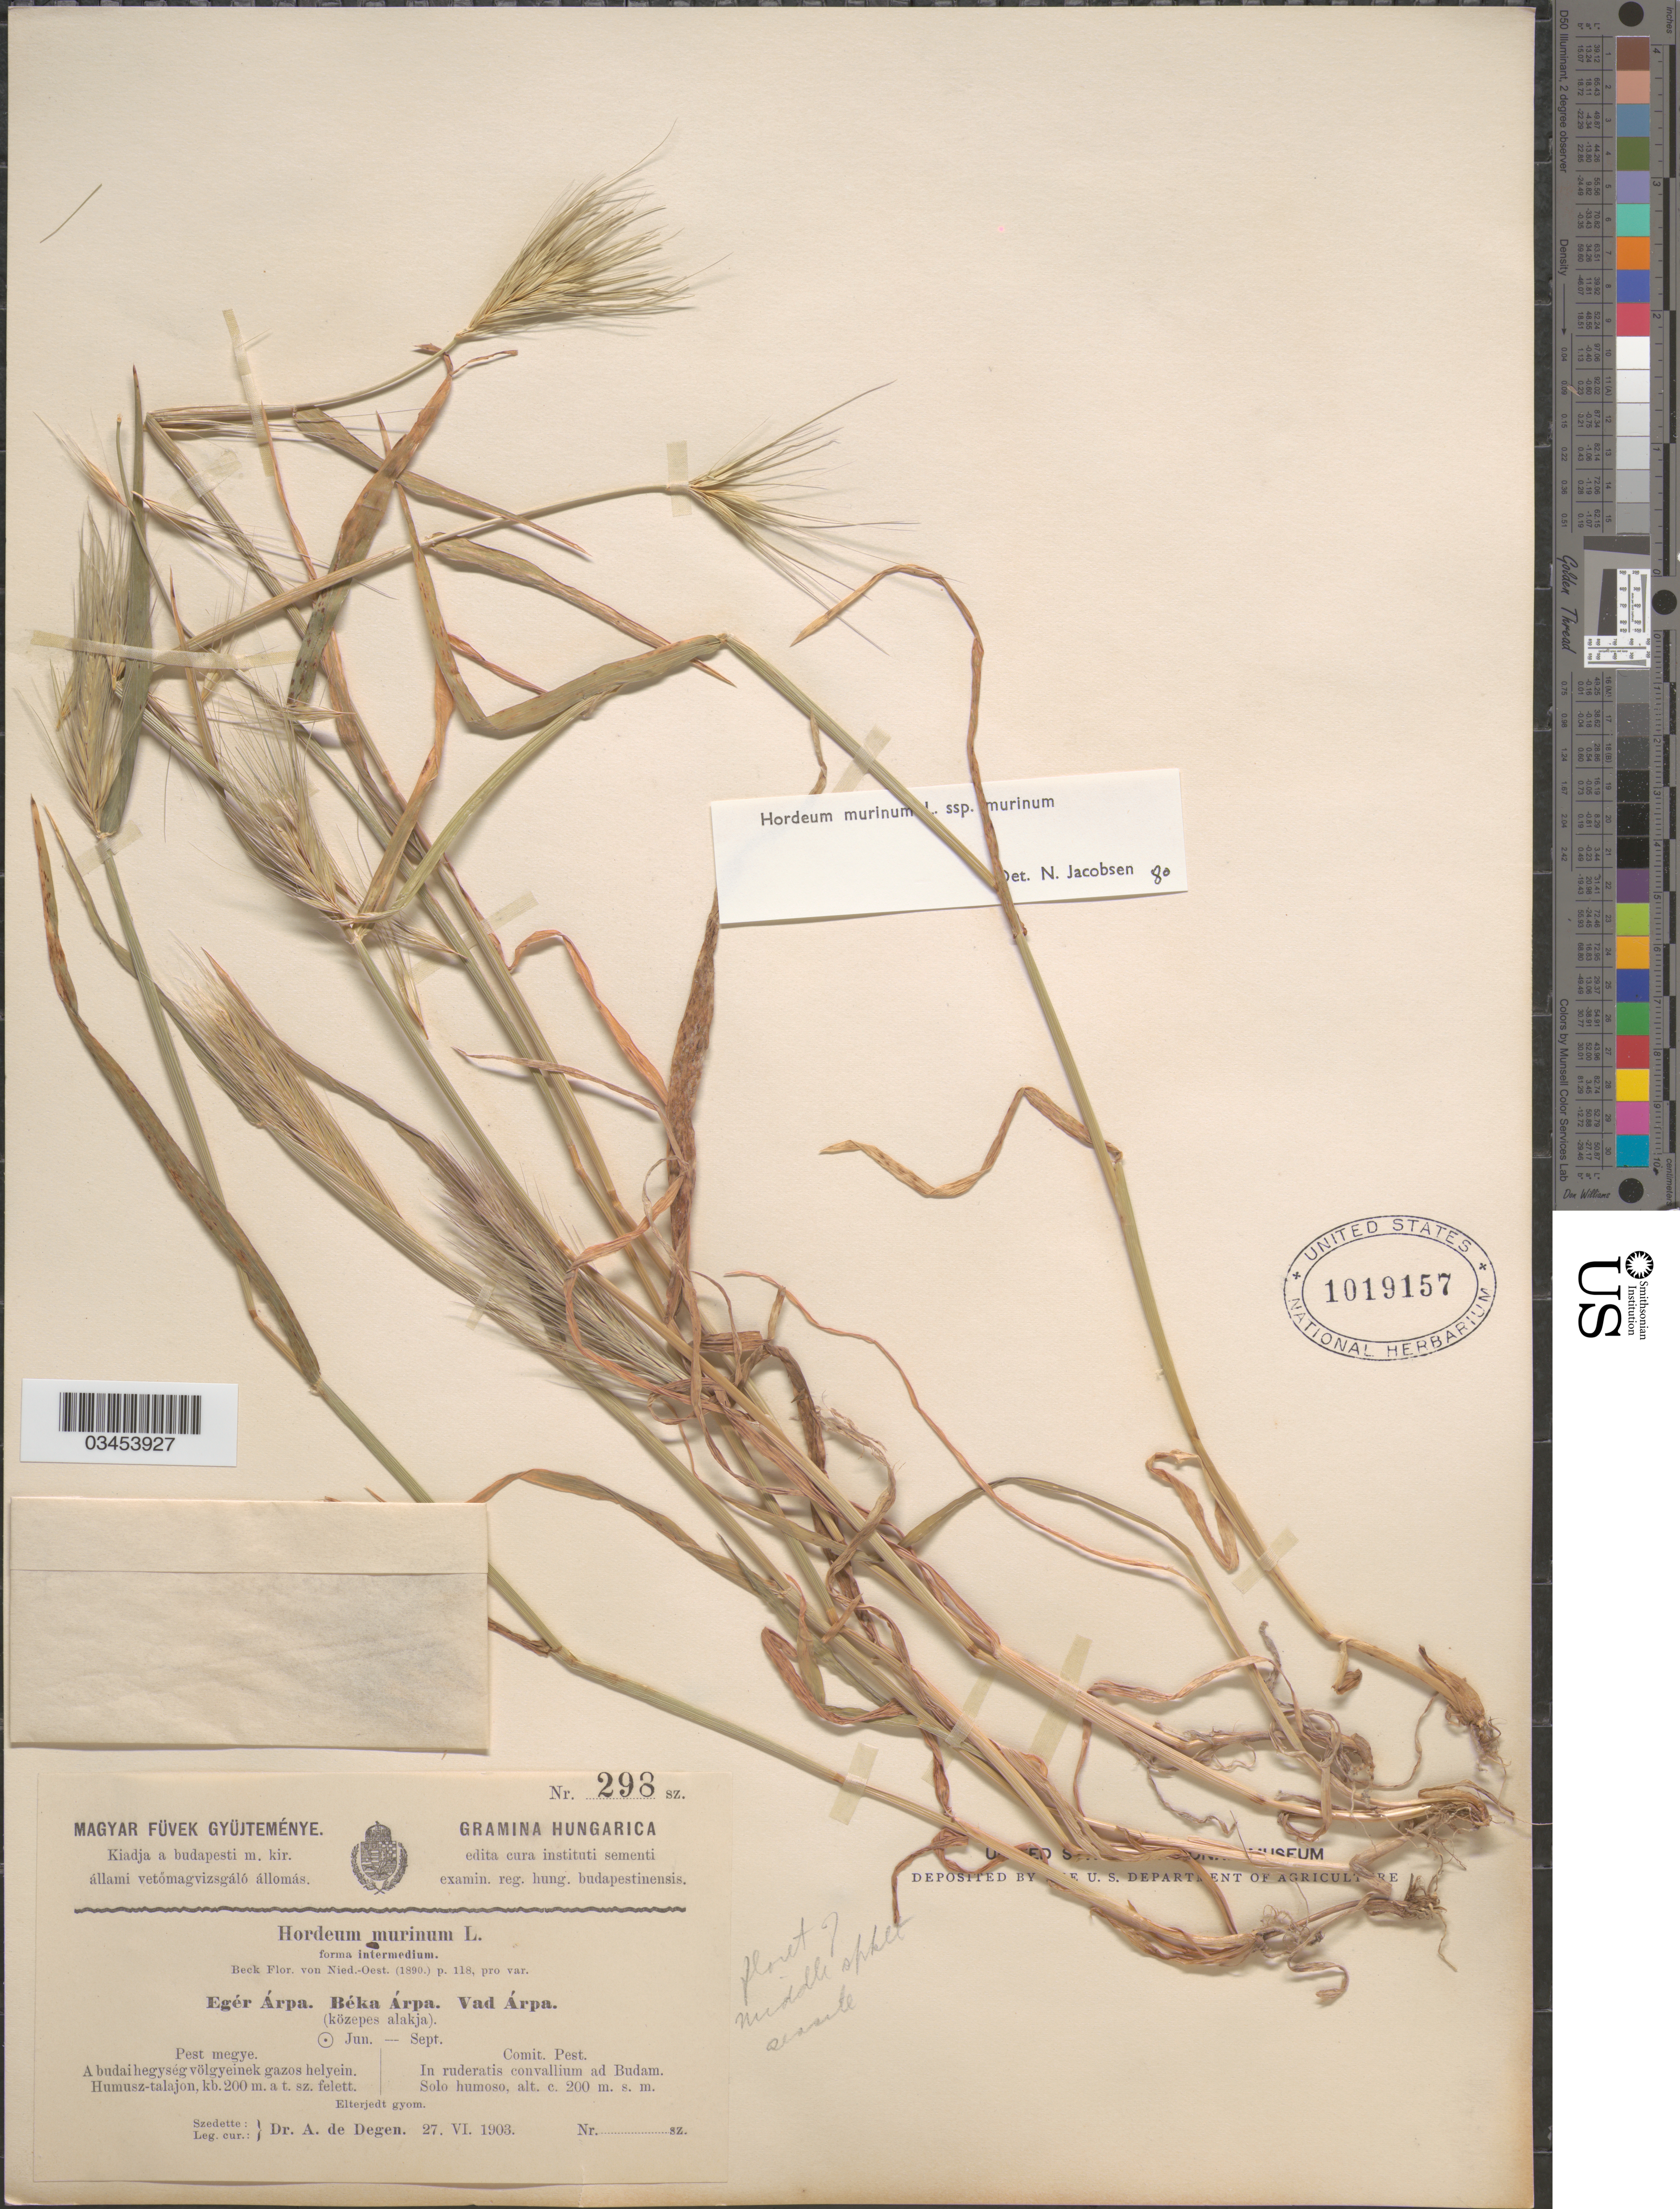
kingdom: Plantae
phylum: Tracheophyta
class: Liliopsida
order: Poales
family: Poaceae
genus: Hordeum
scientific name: Hordeum murinum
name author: L.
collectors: A. Degen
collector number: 298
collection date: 1903-06-27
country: Hungary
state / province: Pest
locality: Comit. Pest. In ruderatis convallium ad Budam. Solo humoso.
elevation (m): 200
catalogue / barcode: US 1019157